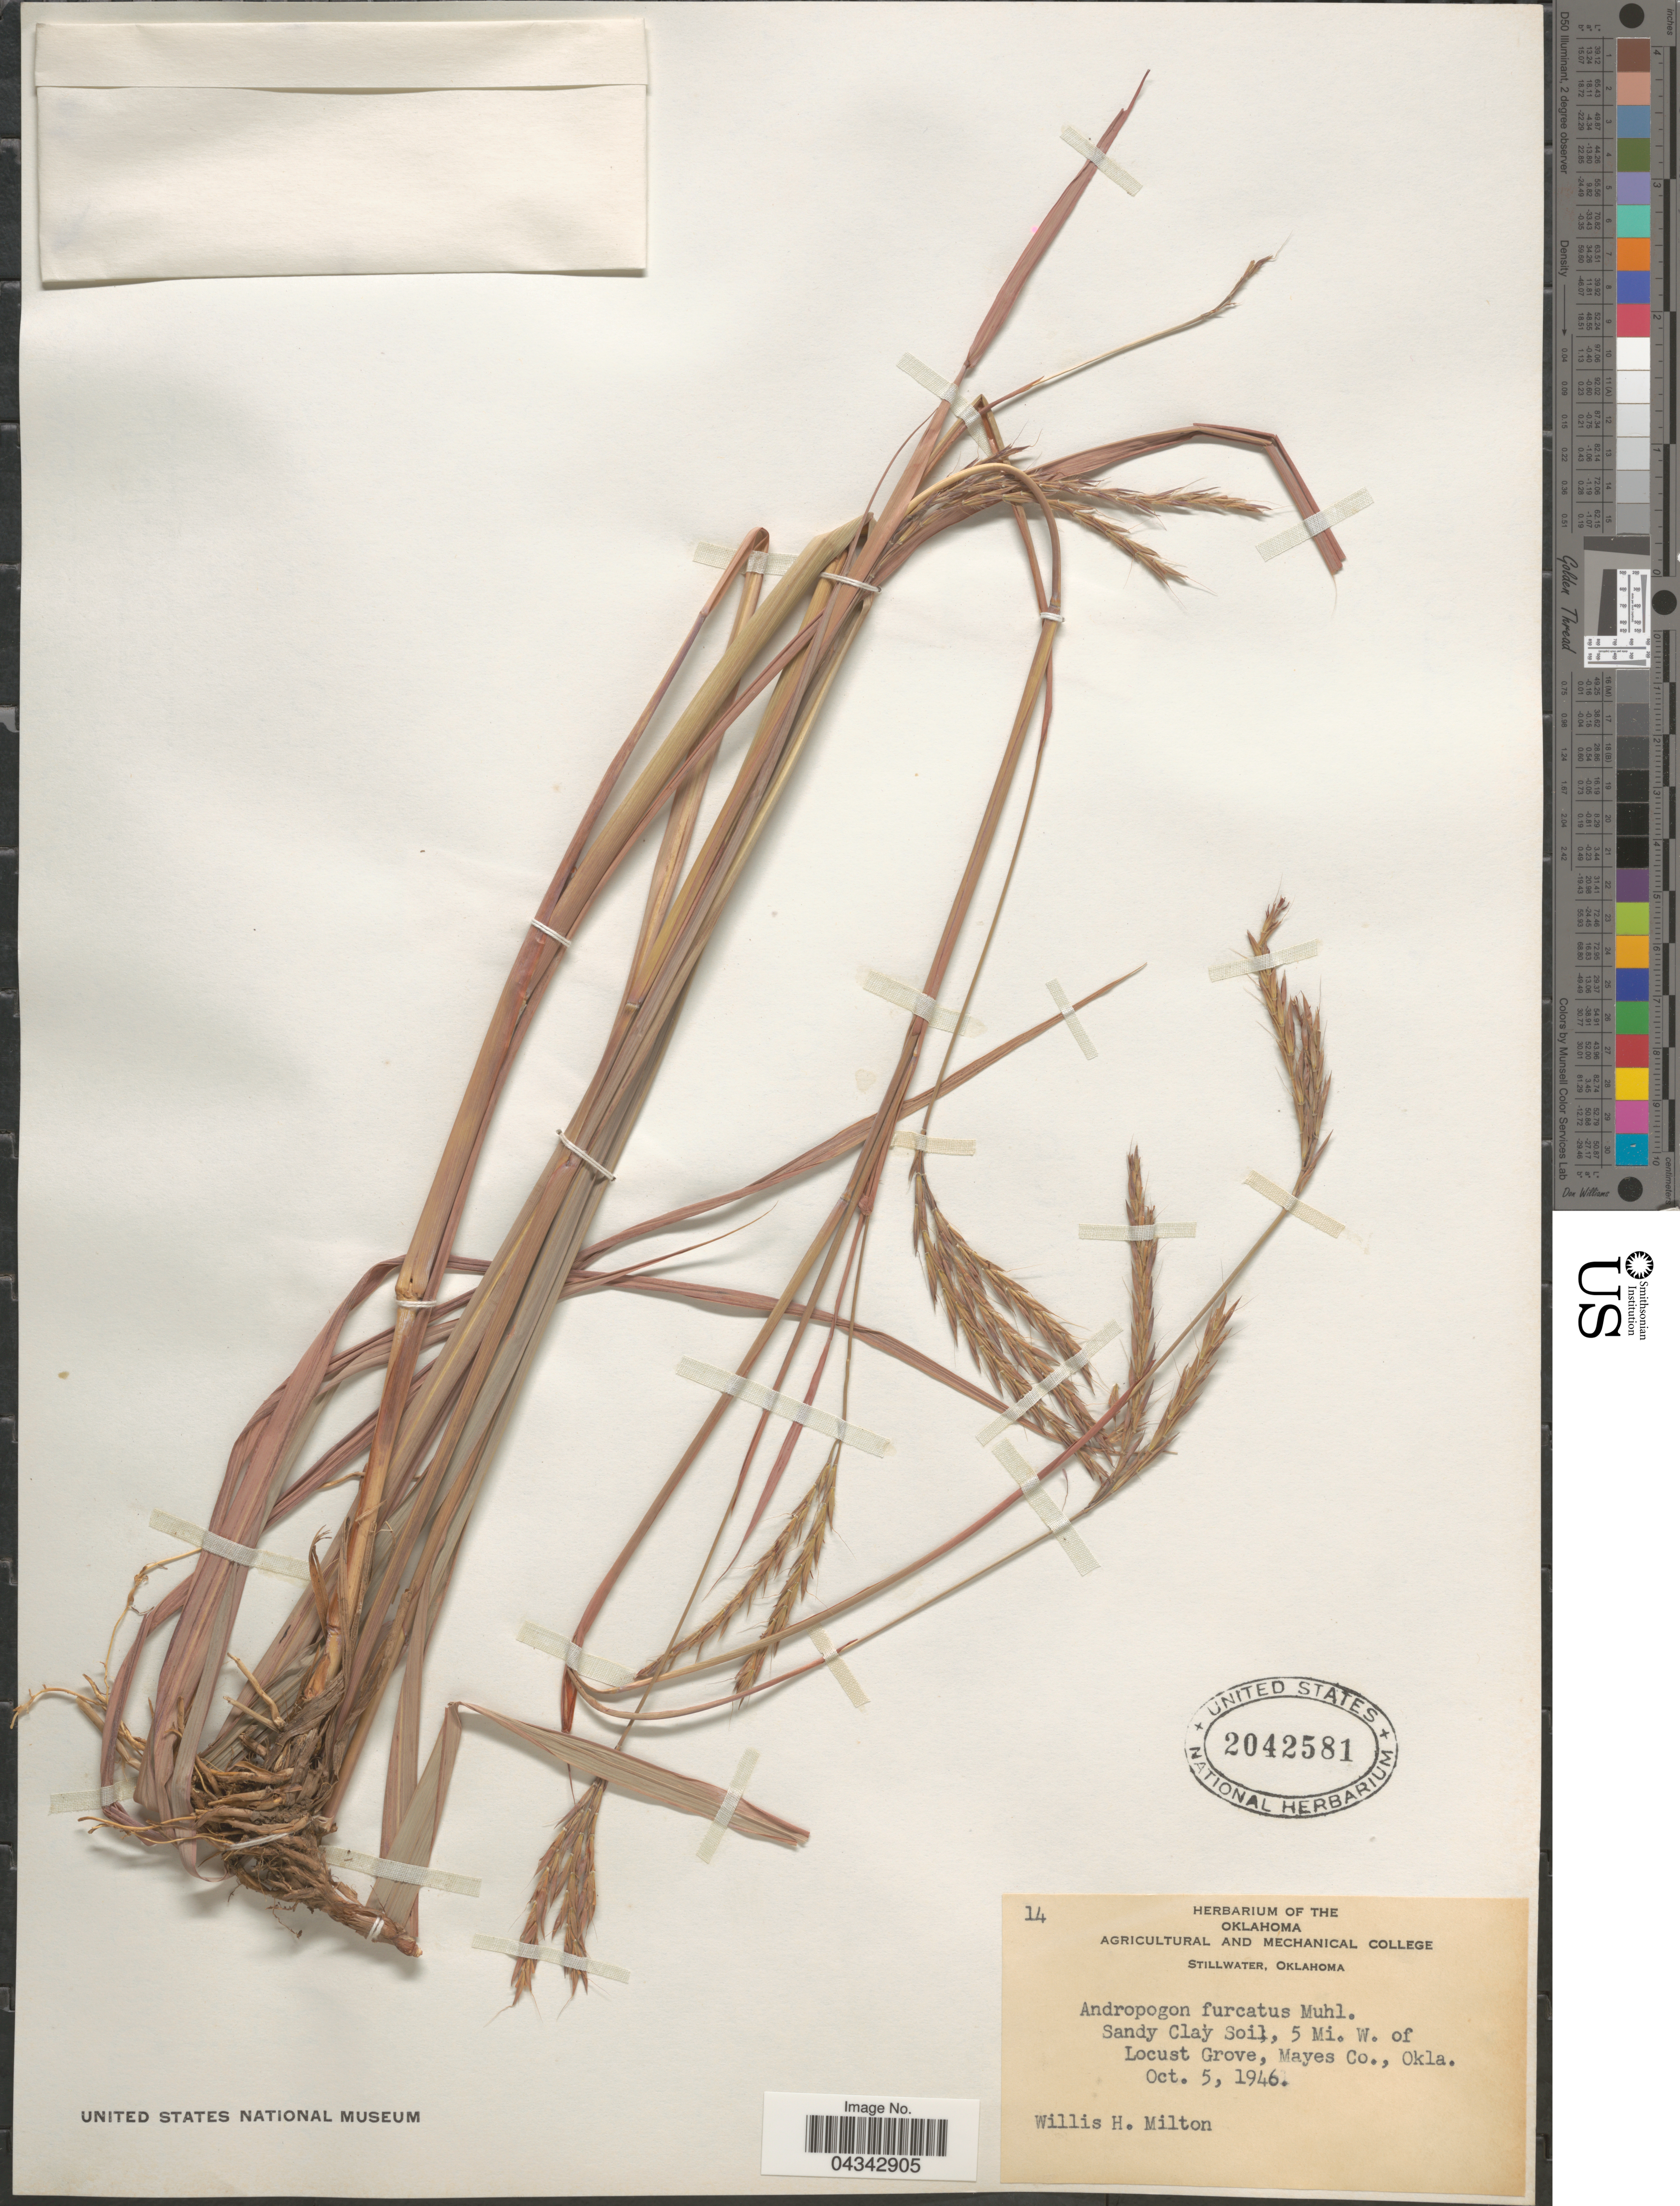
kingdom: Plantae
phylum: Tracheophyta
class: Liliopsida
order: Poales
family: Poaceae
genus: Andropogon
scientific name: Andropogon gerardii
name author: Vitman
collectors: W. Milton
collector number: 14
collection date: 1946-10-05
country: United States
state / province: Oklahoma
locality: Sandy Clay Soil, 5 Mi. W. of Locust Grove, Mayes Co.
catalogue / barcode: US 2042581